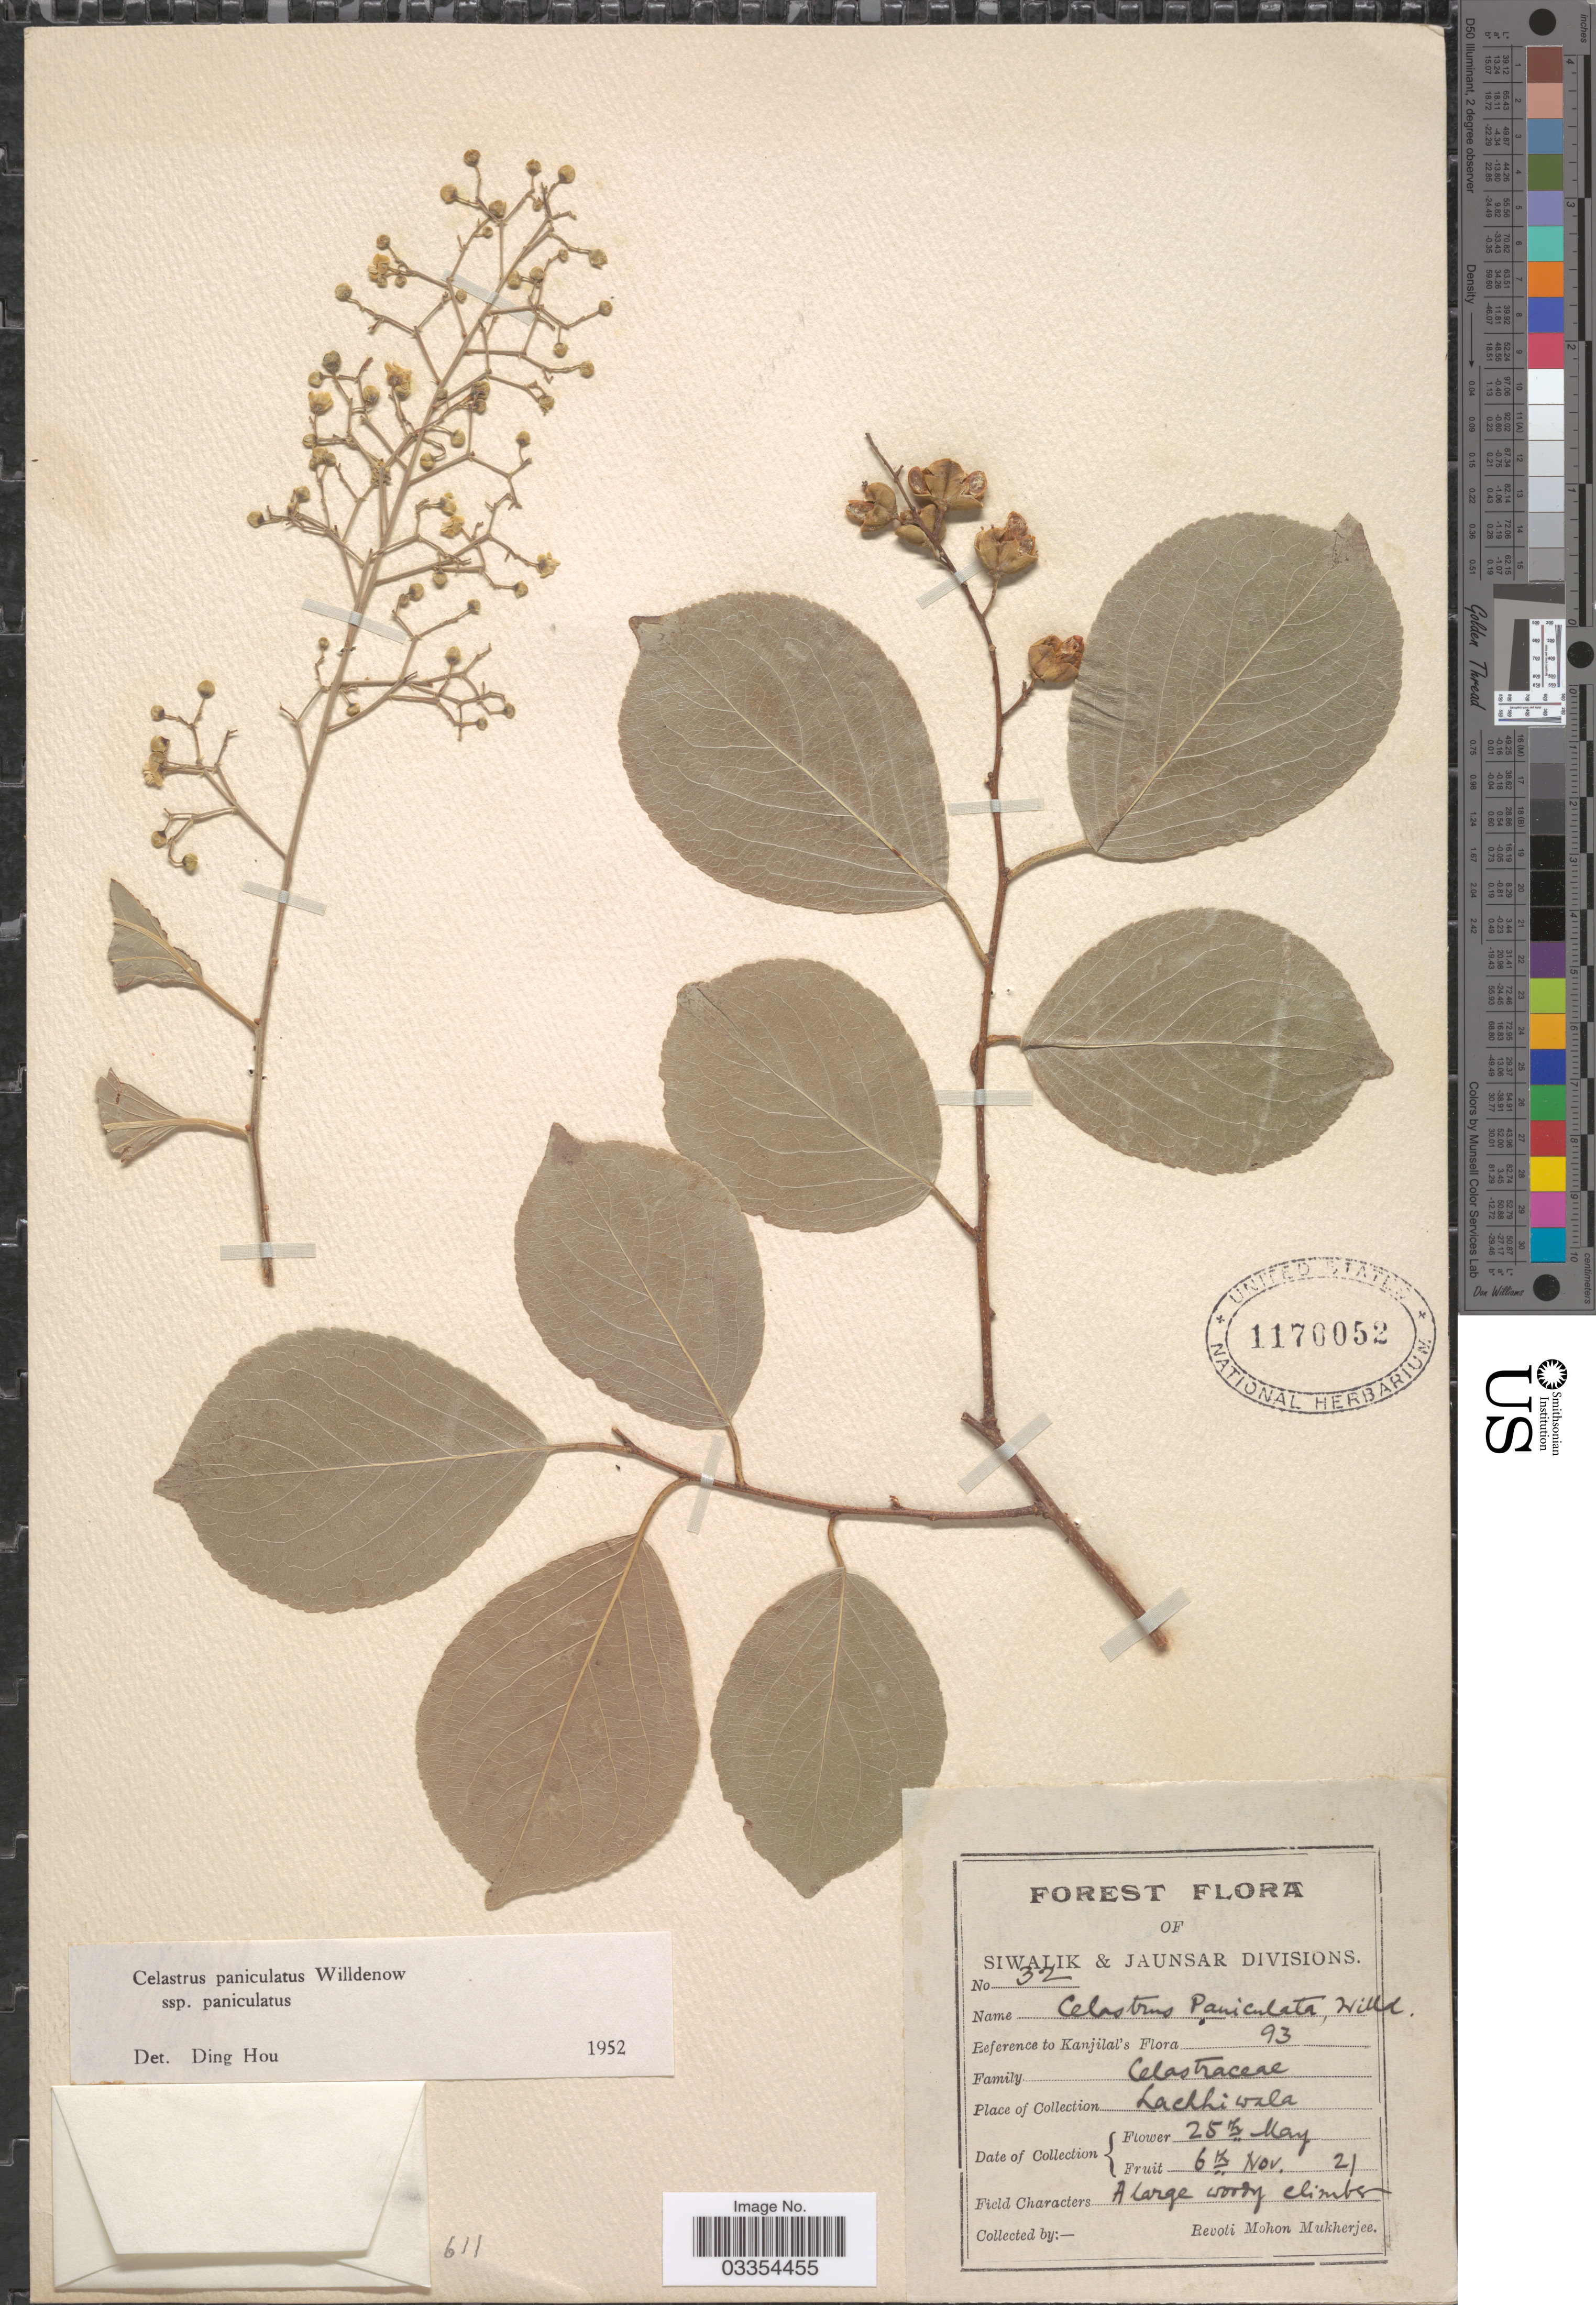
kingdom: Plantae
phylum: Tracheophyta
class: Magnoliopsida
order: Celastrales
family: Celastraceae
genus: Celastrus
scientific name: Celastrus paniculatus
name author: Willd.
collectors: R. Mukherjee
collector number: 32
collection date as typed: Transcribed d/m/y: 6/11/21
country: India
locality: Siwalik & Jaunsar Division, Lachhi Wala.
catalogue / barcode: US 1170052